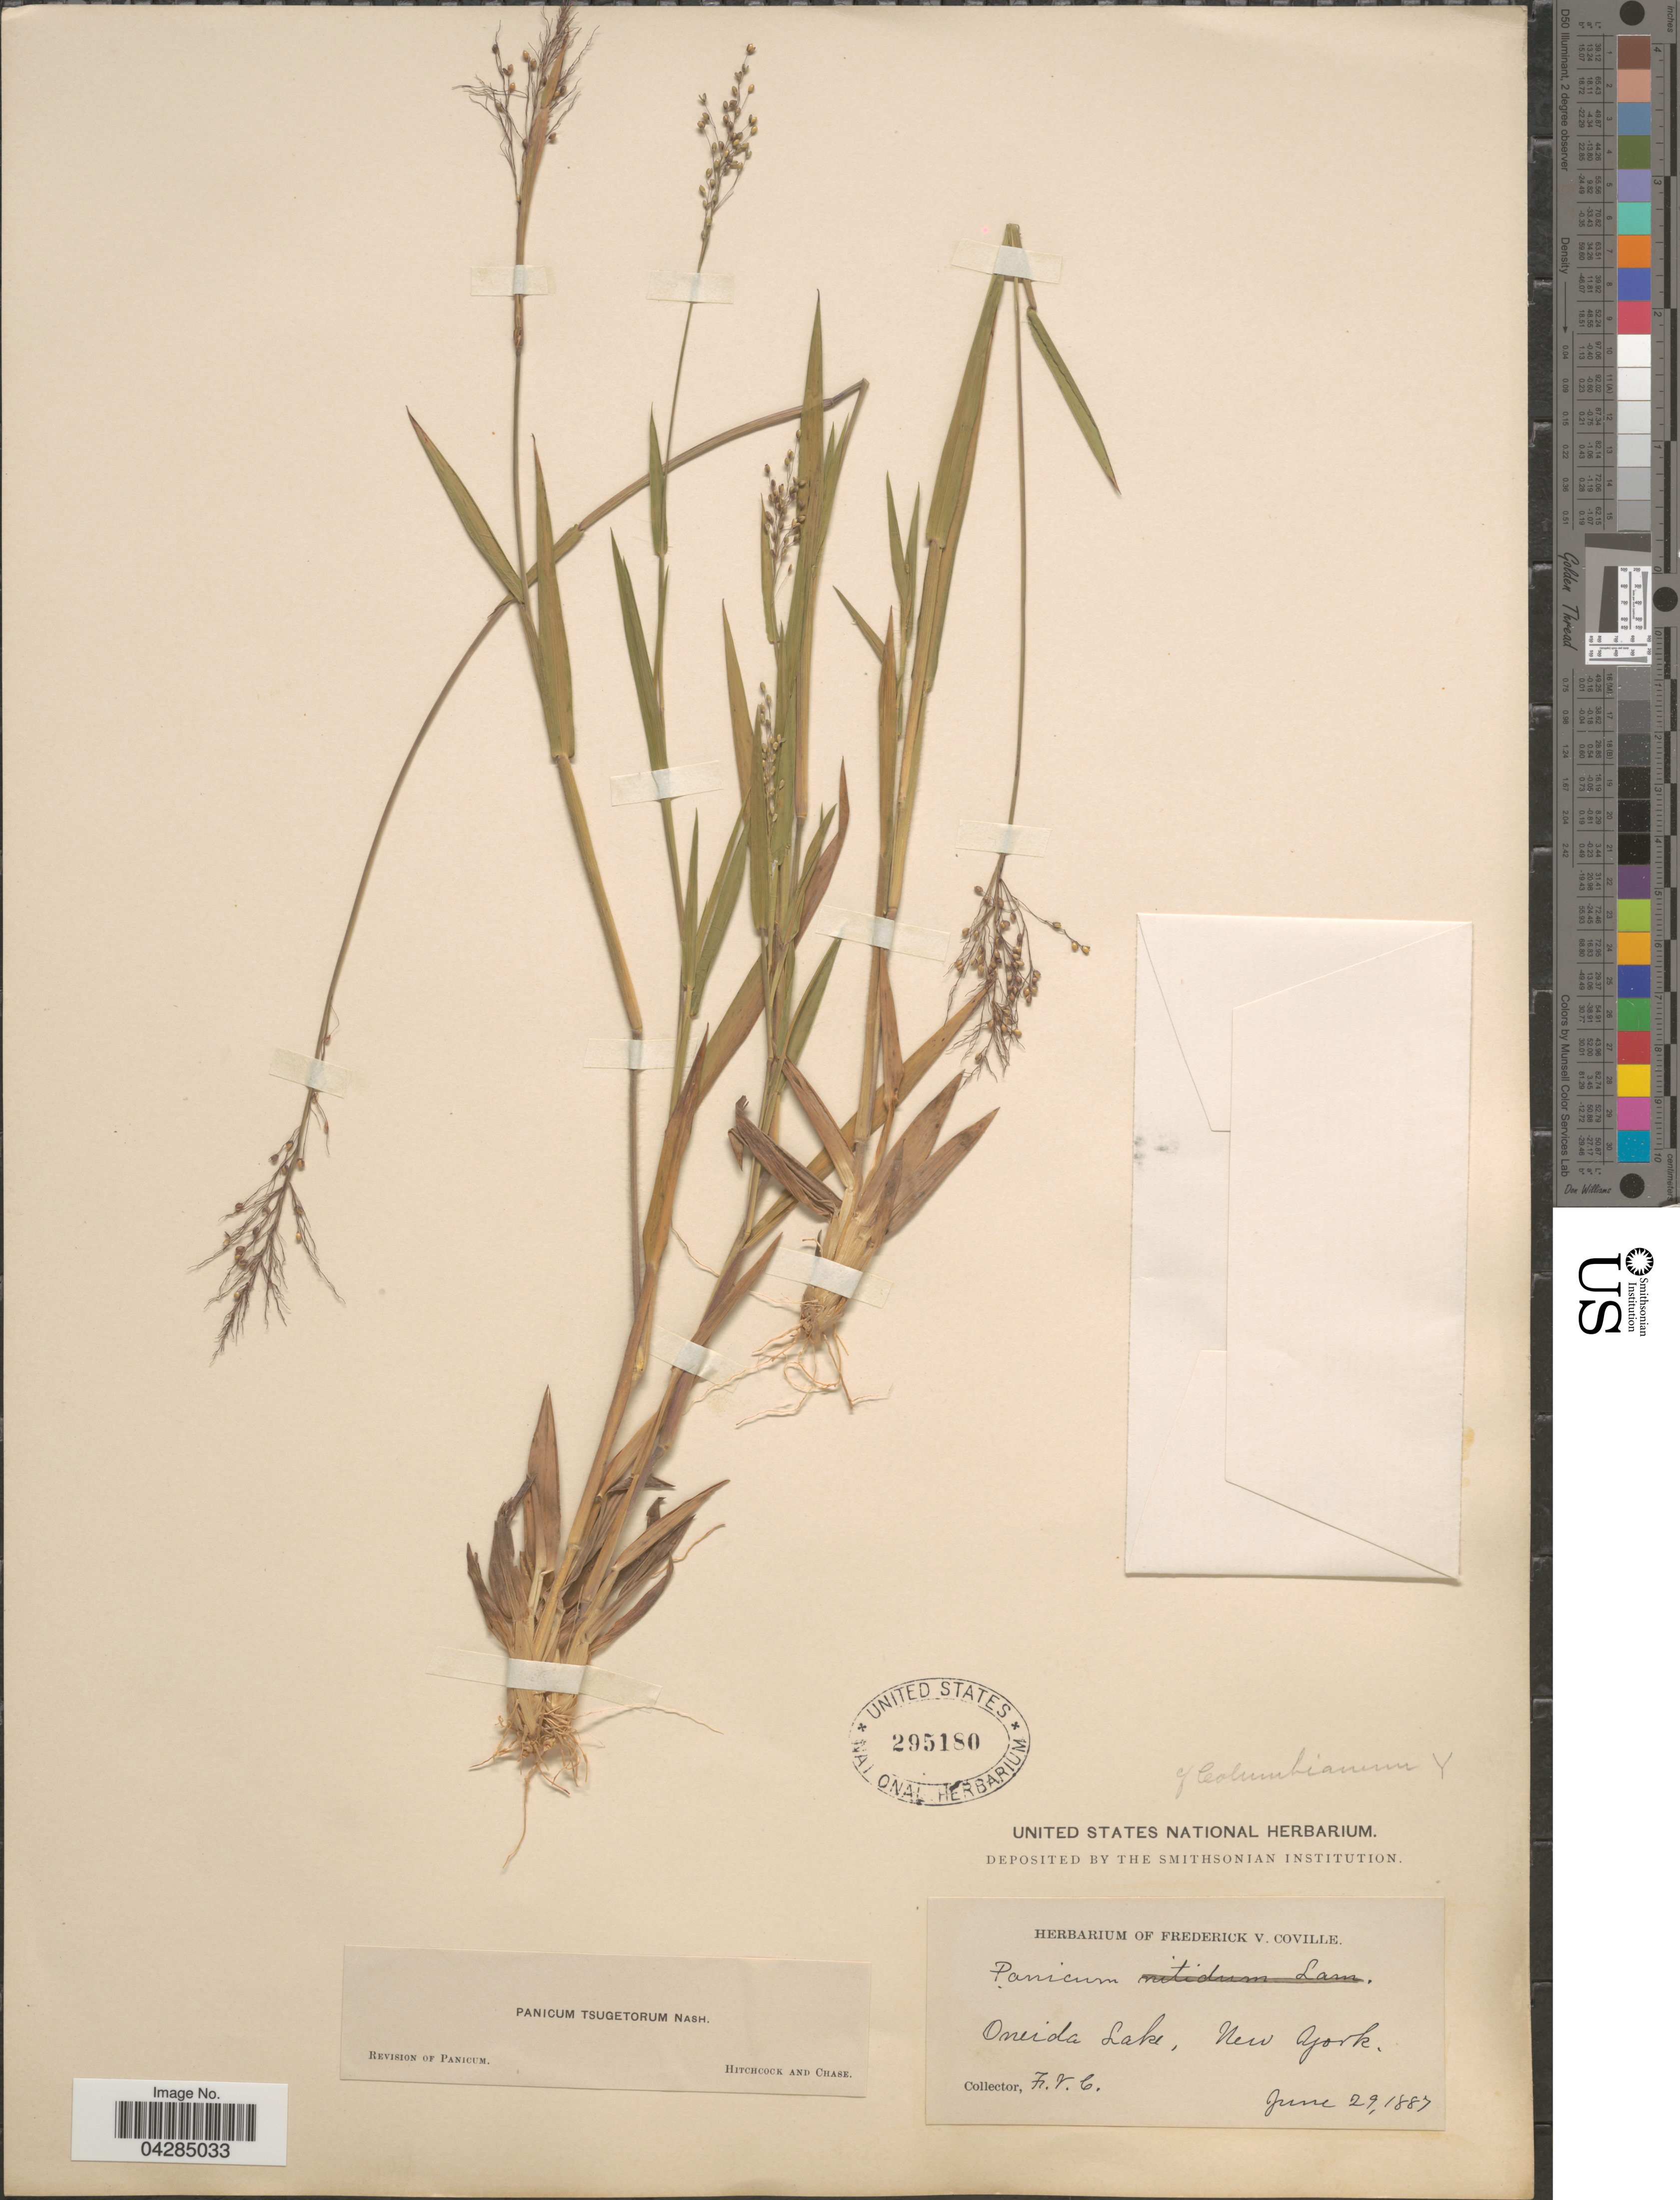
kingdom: Plantae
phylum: Tracheophyta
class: Liliopsida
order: Poales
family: Poaceae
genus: Dichanthelium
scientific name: Dichanthelium portoricense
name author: (Desv. ex Ham.) B.F. Hansen & Wunderlin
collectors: F. V. Coville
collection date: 1887-06-29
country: United States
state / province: New York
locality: Oneida Lake.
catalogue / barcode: US 295180